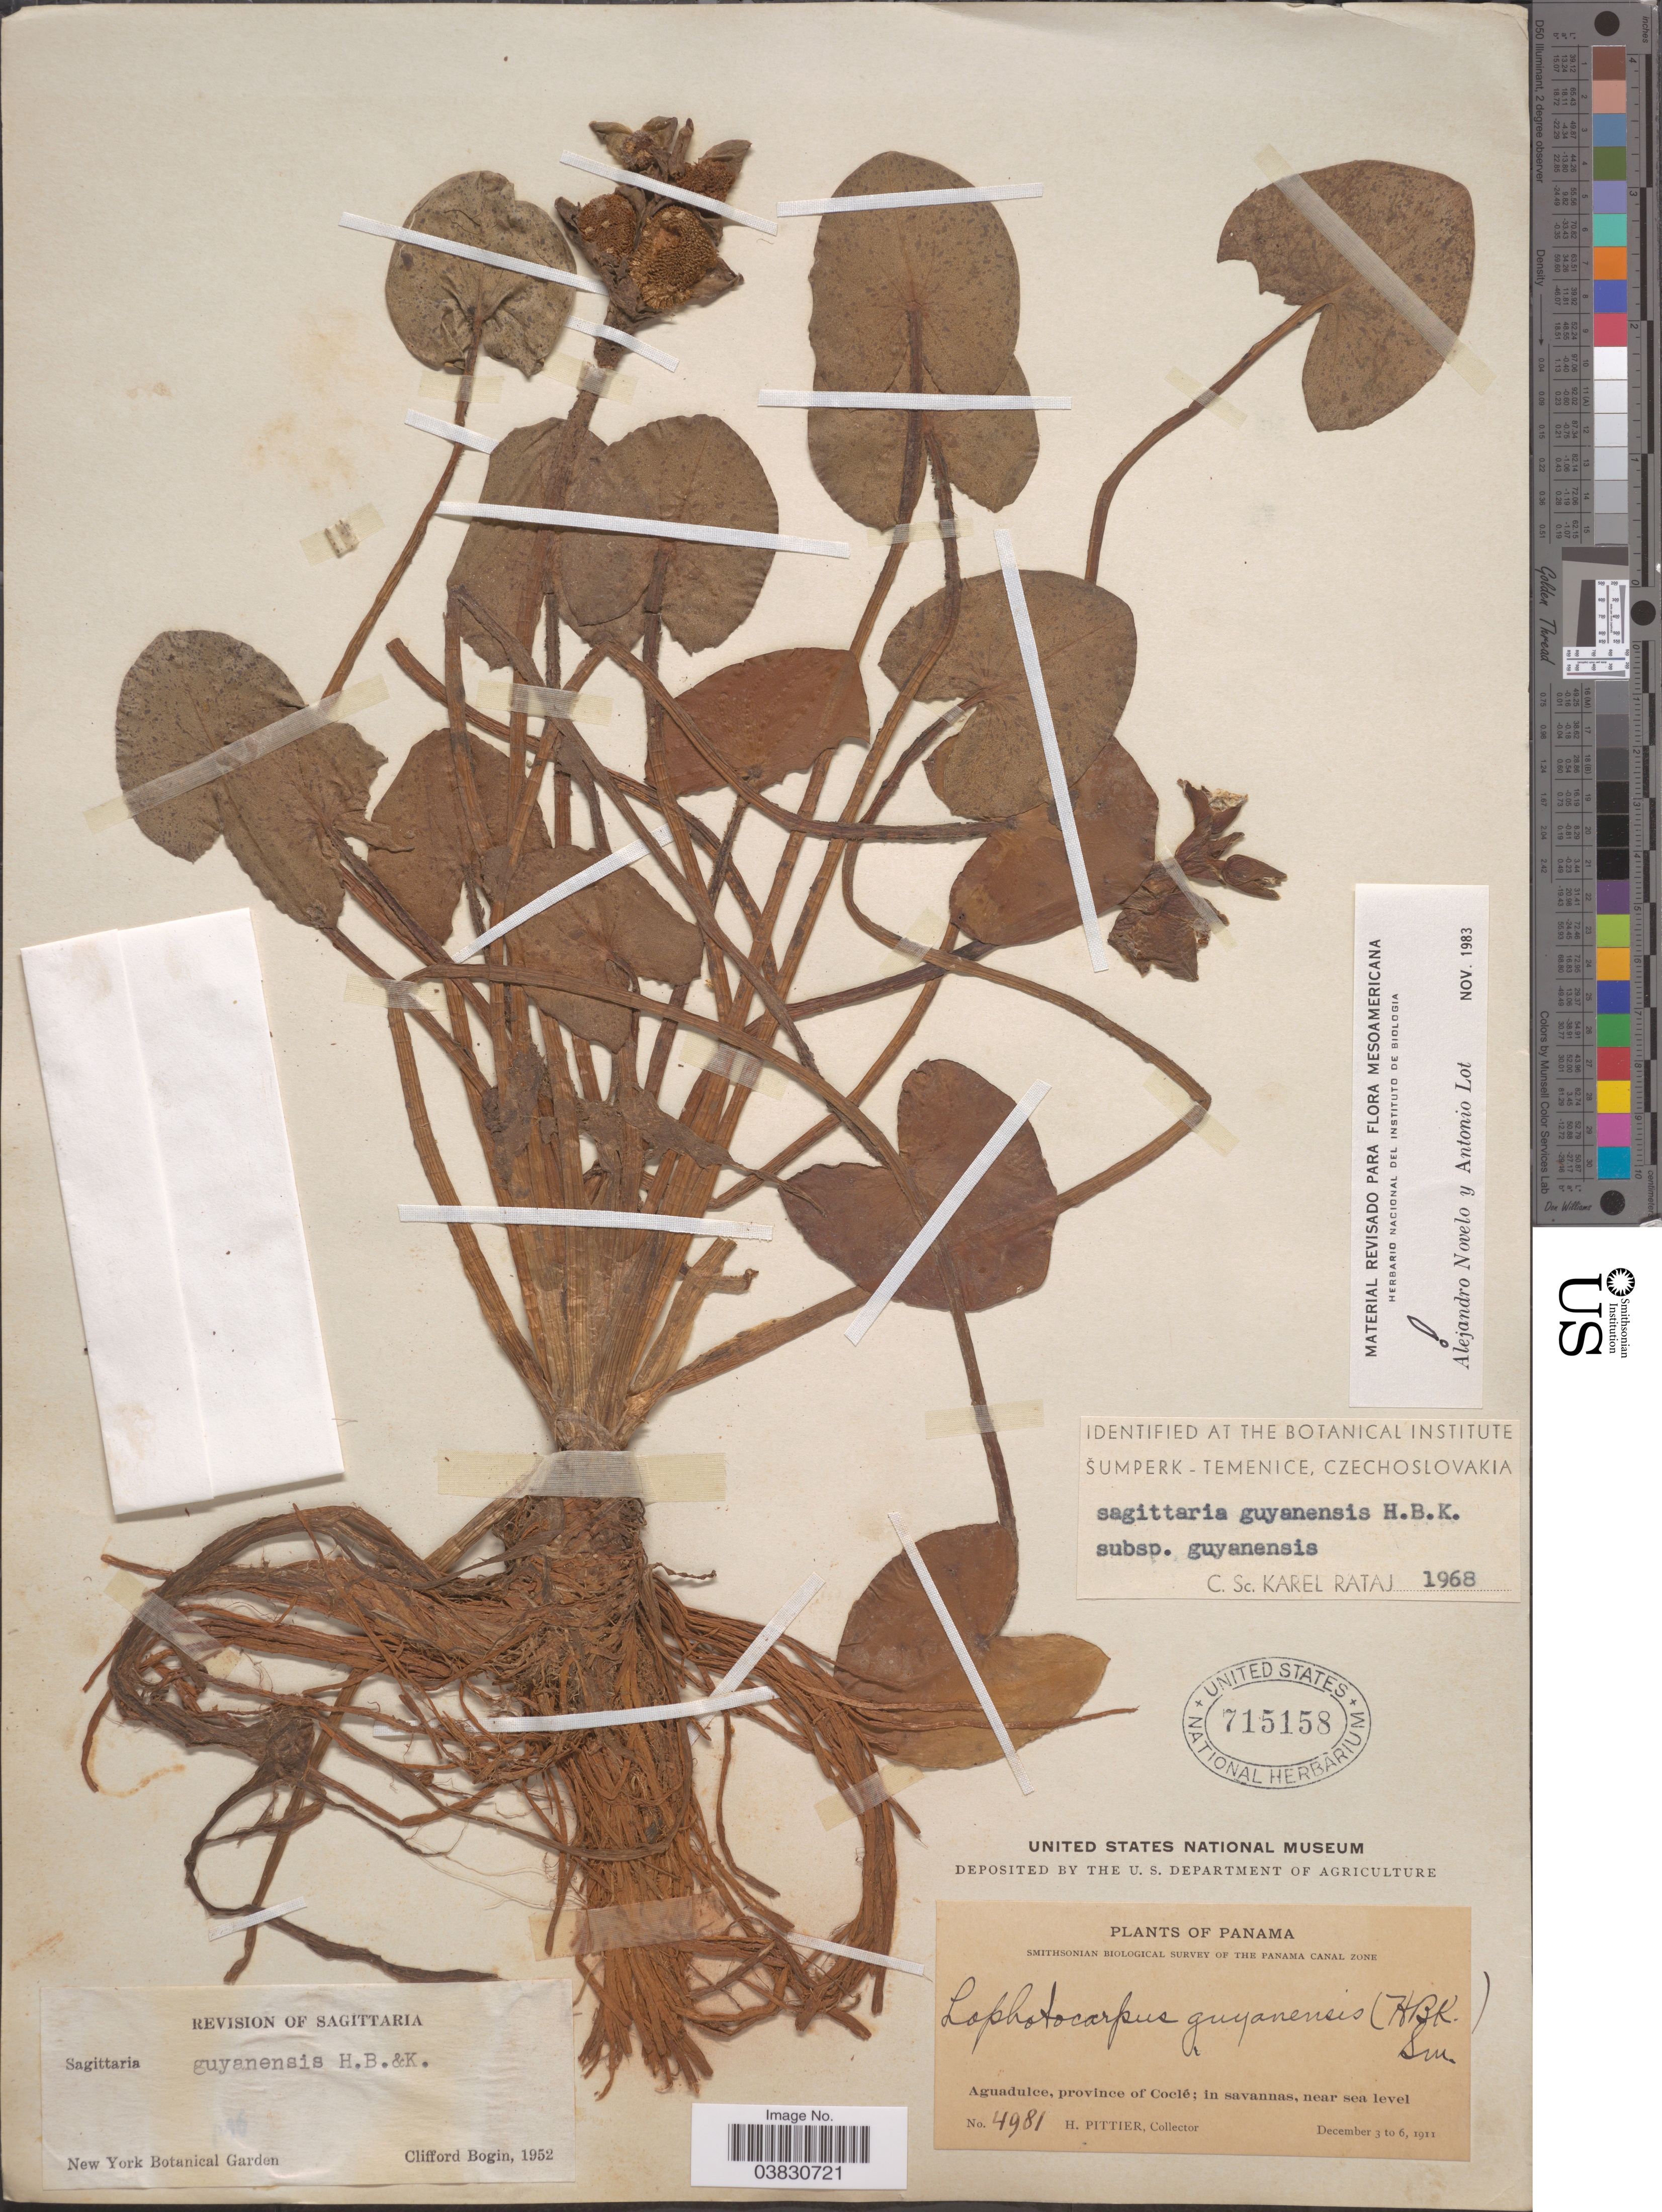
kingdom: Plantae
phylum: Tracheophyta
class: Liliopsida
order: Alismatales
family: Alismataceae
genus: Sagittaria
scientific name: Sagittaria guayanensis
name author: Kunth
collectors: H. F. Pittier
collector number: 4981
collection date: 1911-12-03/1911-12-06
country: Panama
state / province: Cocle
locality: Aguadulce.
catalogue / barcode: US 715158